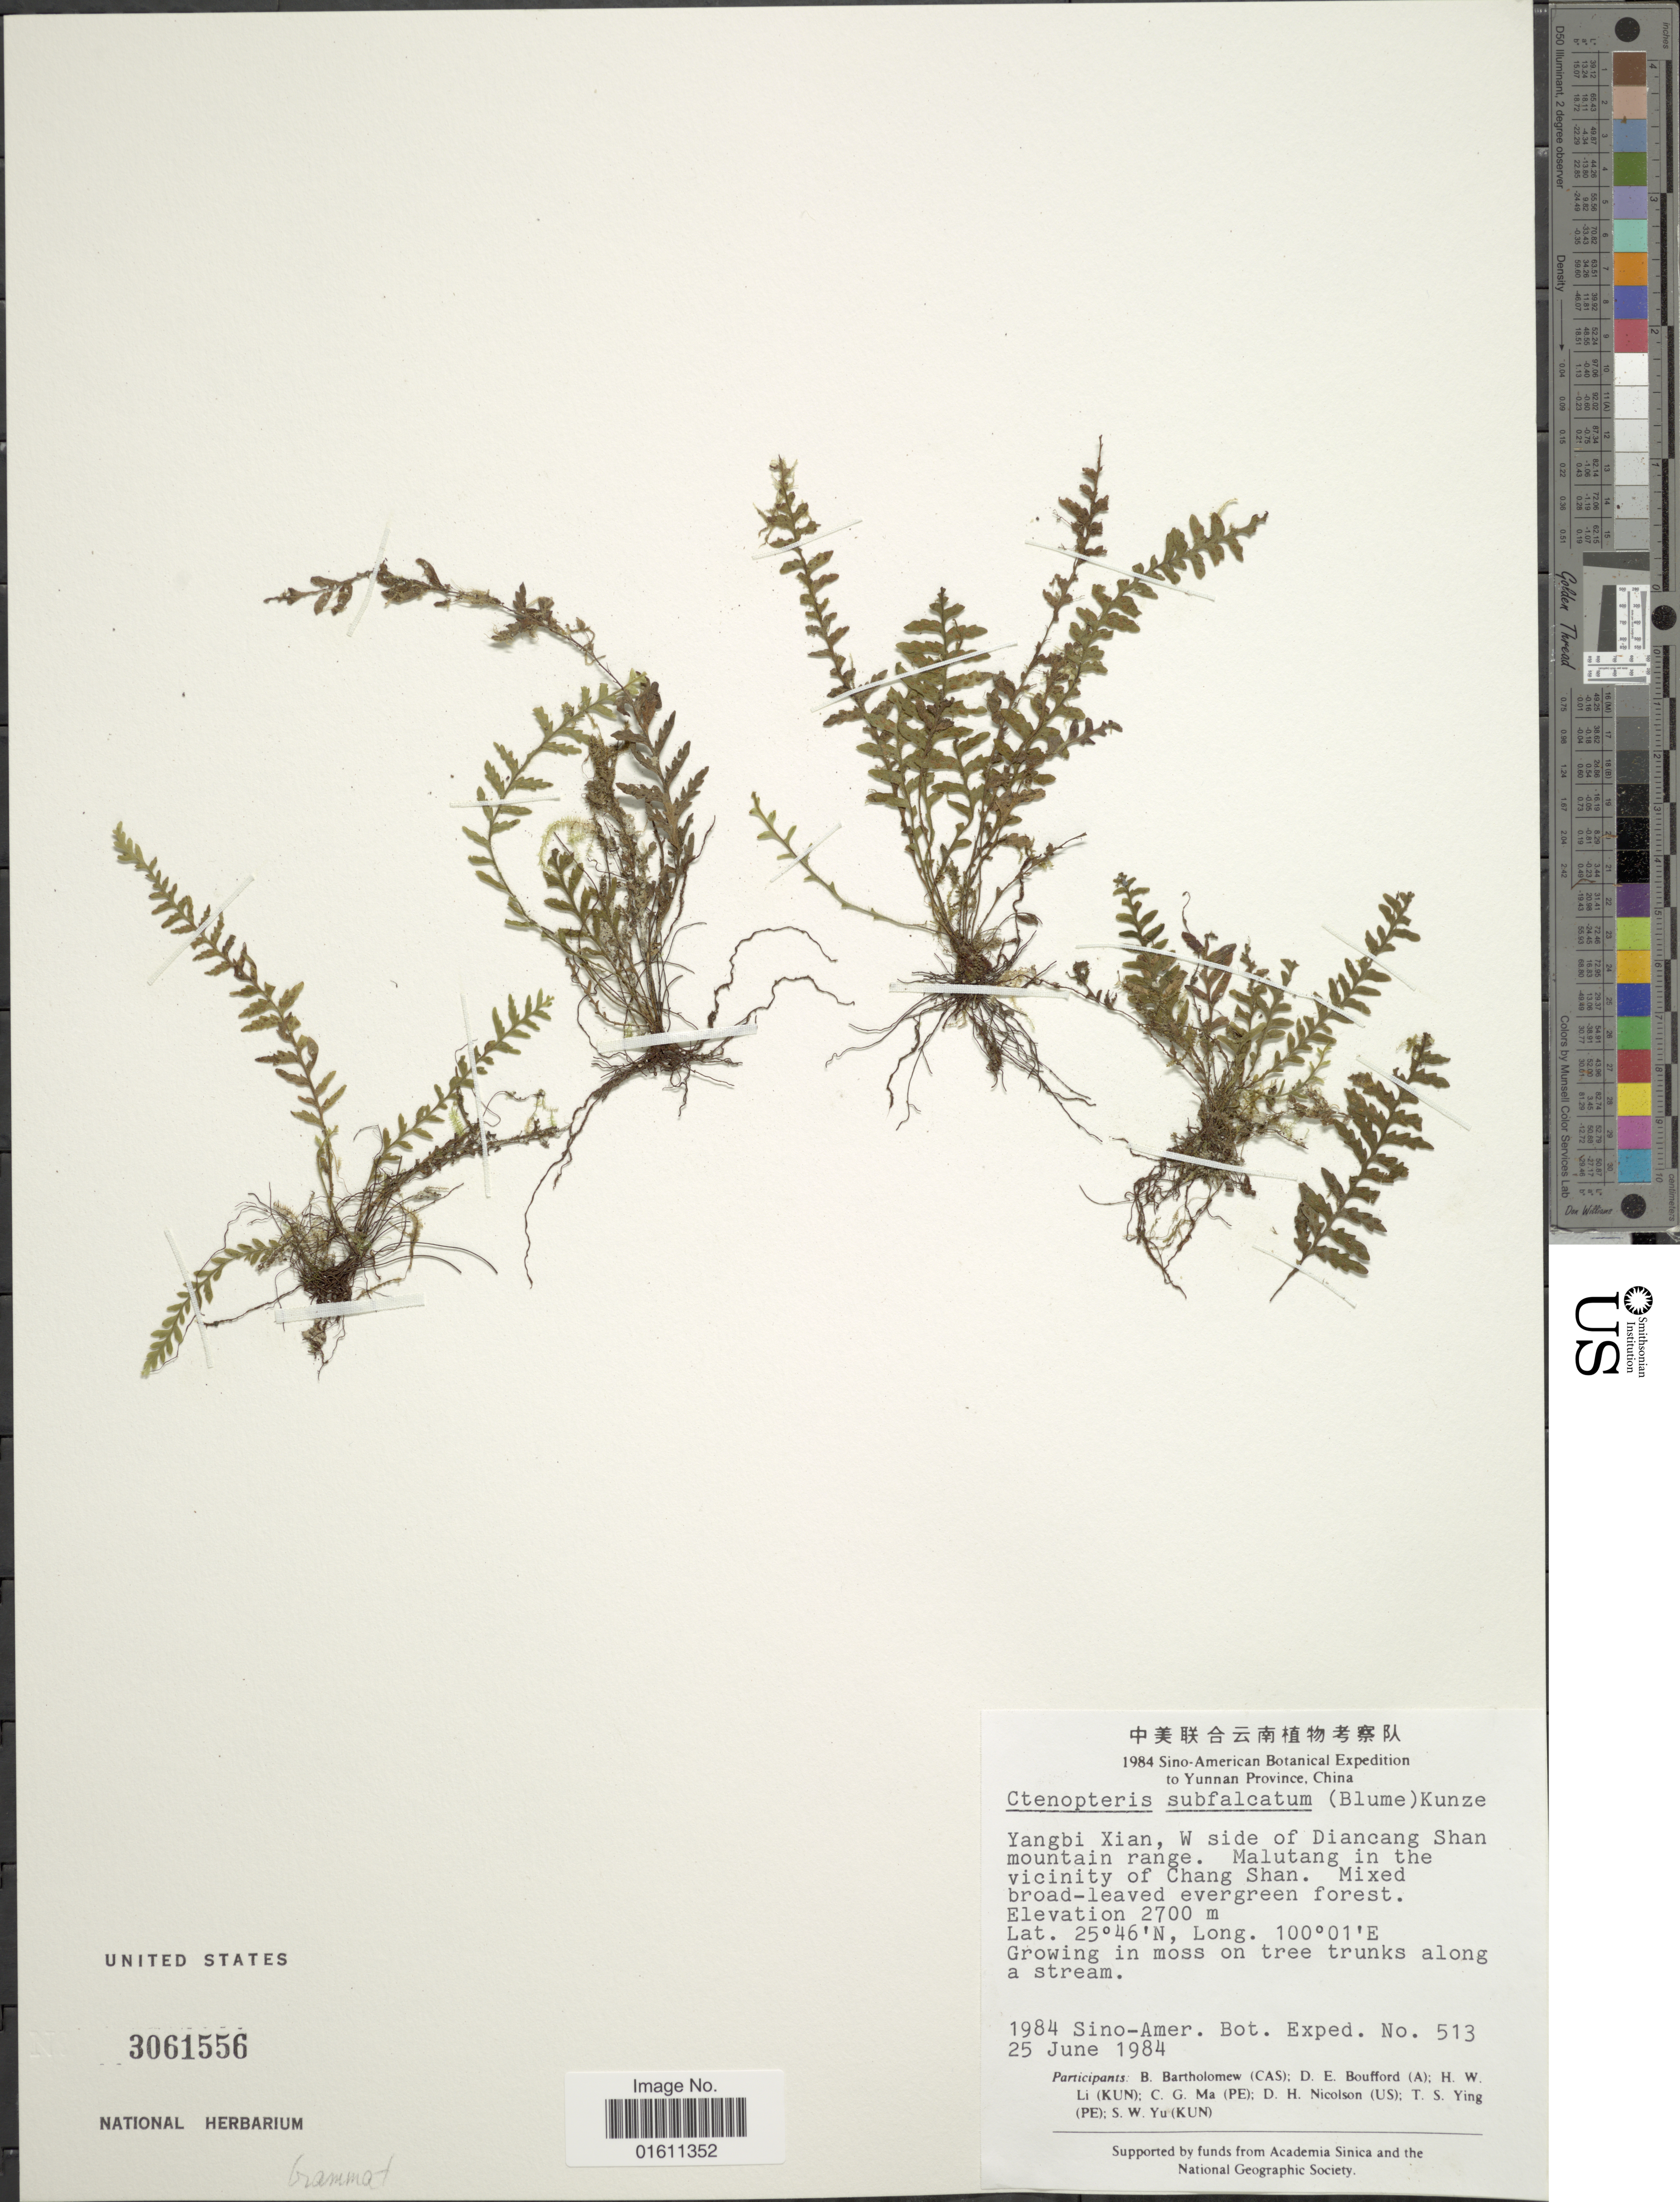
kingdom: Plantae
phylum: Tracheophyta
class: Polypodiopsida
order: Polypodiales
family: Polypodiaceae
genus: Tomophyllum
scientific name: Tomophyllum donianum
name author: (Spreng.) Fraser-Jenk. & Parris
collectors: Sino-Amer. Bot. Exped. 1984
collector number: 513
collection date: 1984-06-24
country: China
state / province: Yunnan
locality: Yunnan Province, China, Yangbi Xian, W side of Diancanh Shan mountain range, Malutang in the vicinity of Chang Shan.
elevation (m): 2700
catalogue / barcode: US 3064556